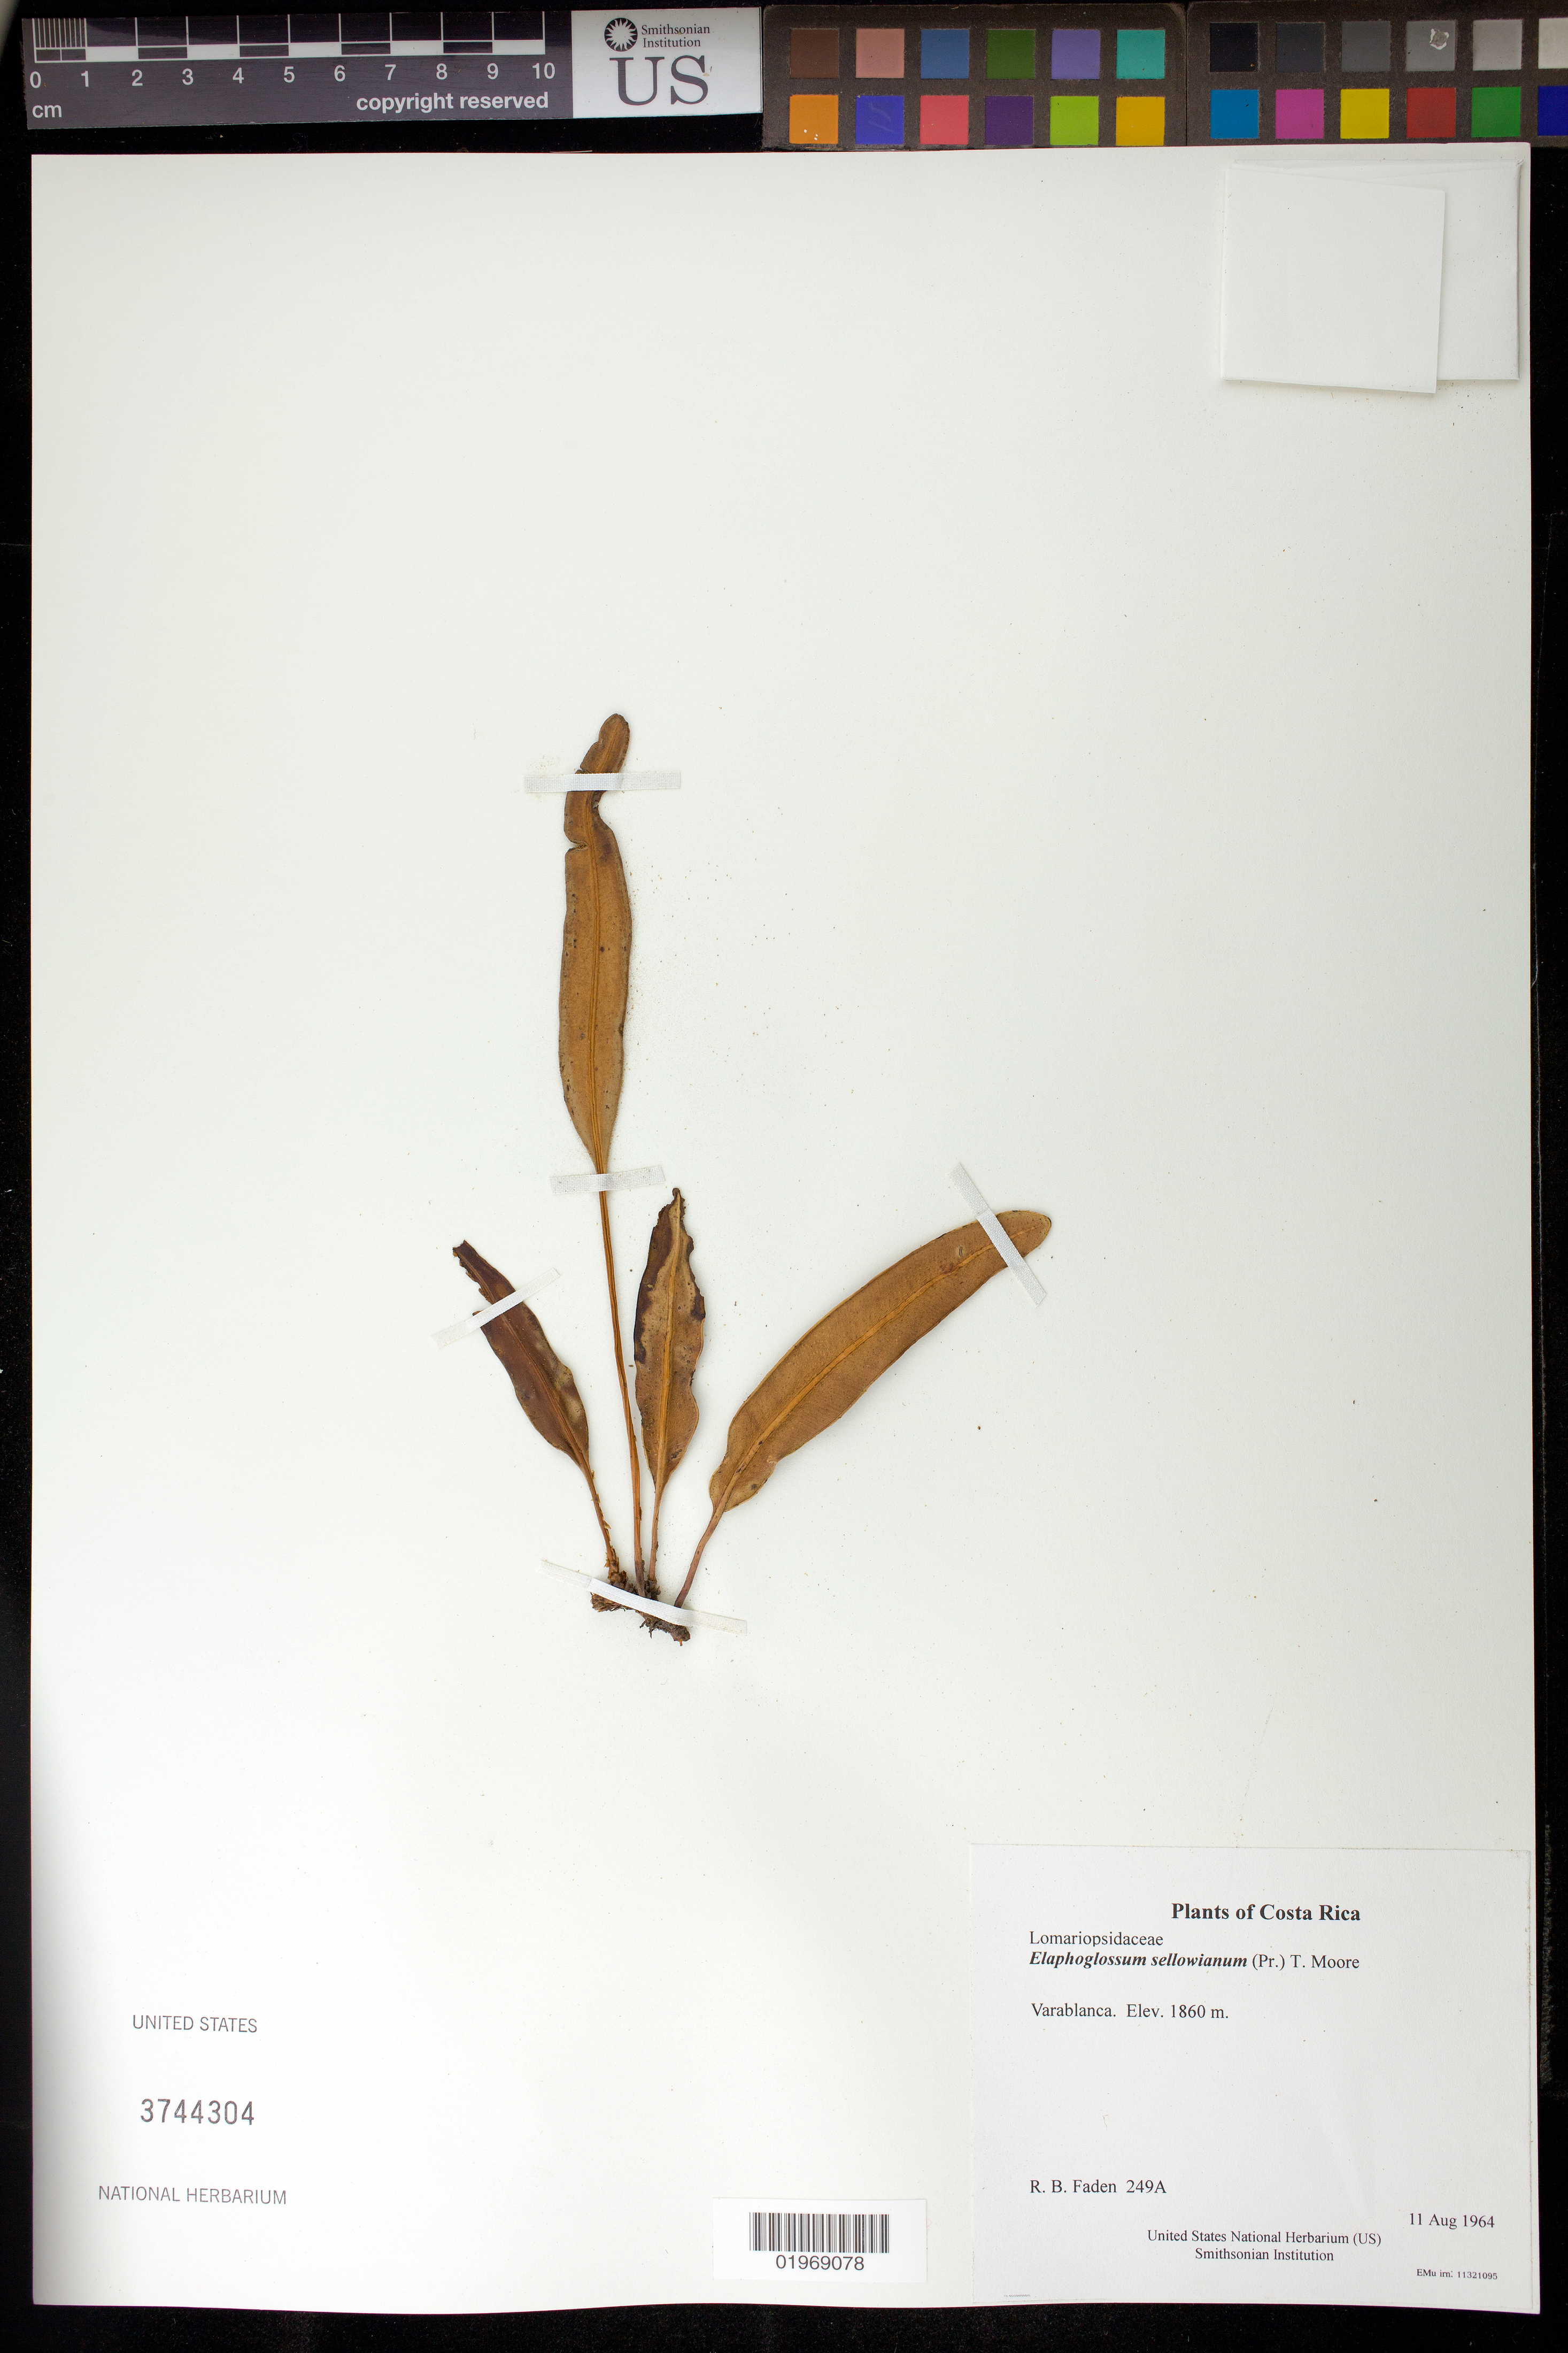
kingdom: Plantae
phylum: Tracheophyta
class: Polypodiopsida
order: Polypodiales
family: Dryopteridaceae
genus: Elaphoglossum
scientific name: Elaphoglossum sellowianum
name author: (Pr.) T. Moore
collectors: R. B. Faden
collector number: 249A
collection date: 1964-08-11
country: Costa Rica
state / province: Heredia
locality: Varablanca.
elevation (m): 1860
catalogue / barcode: US 3744304